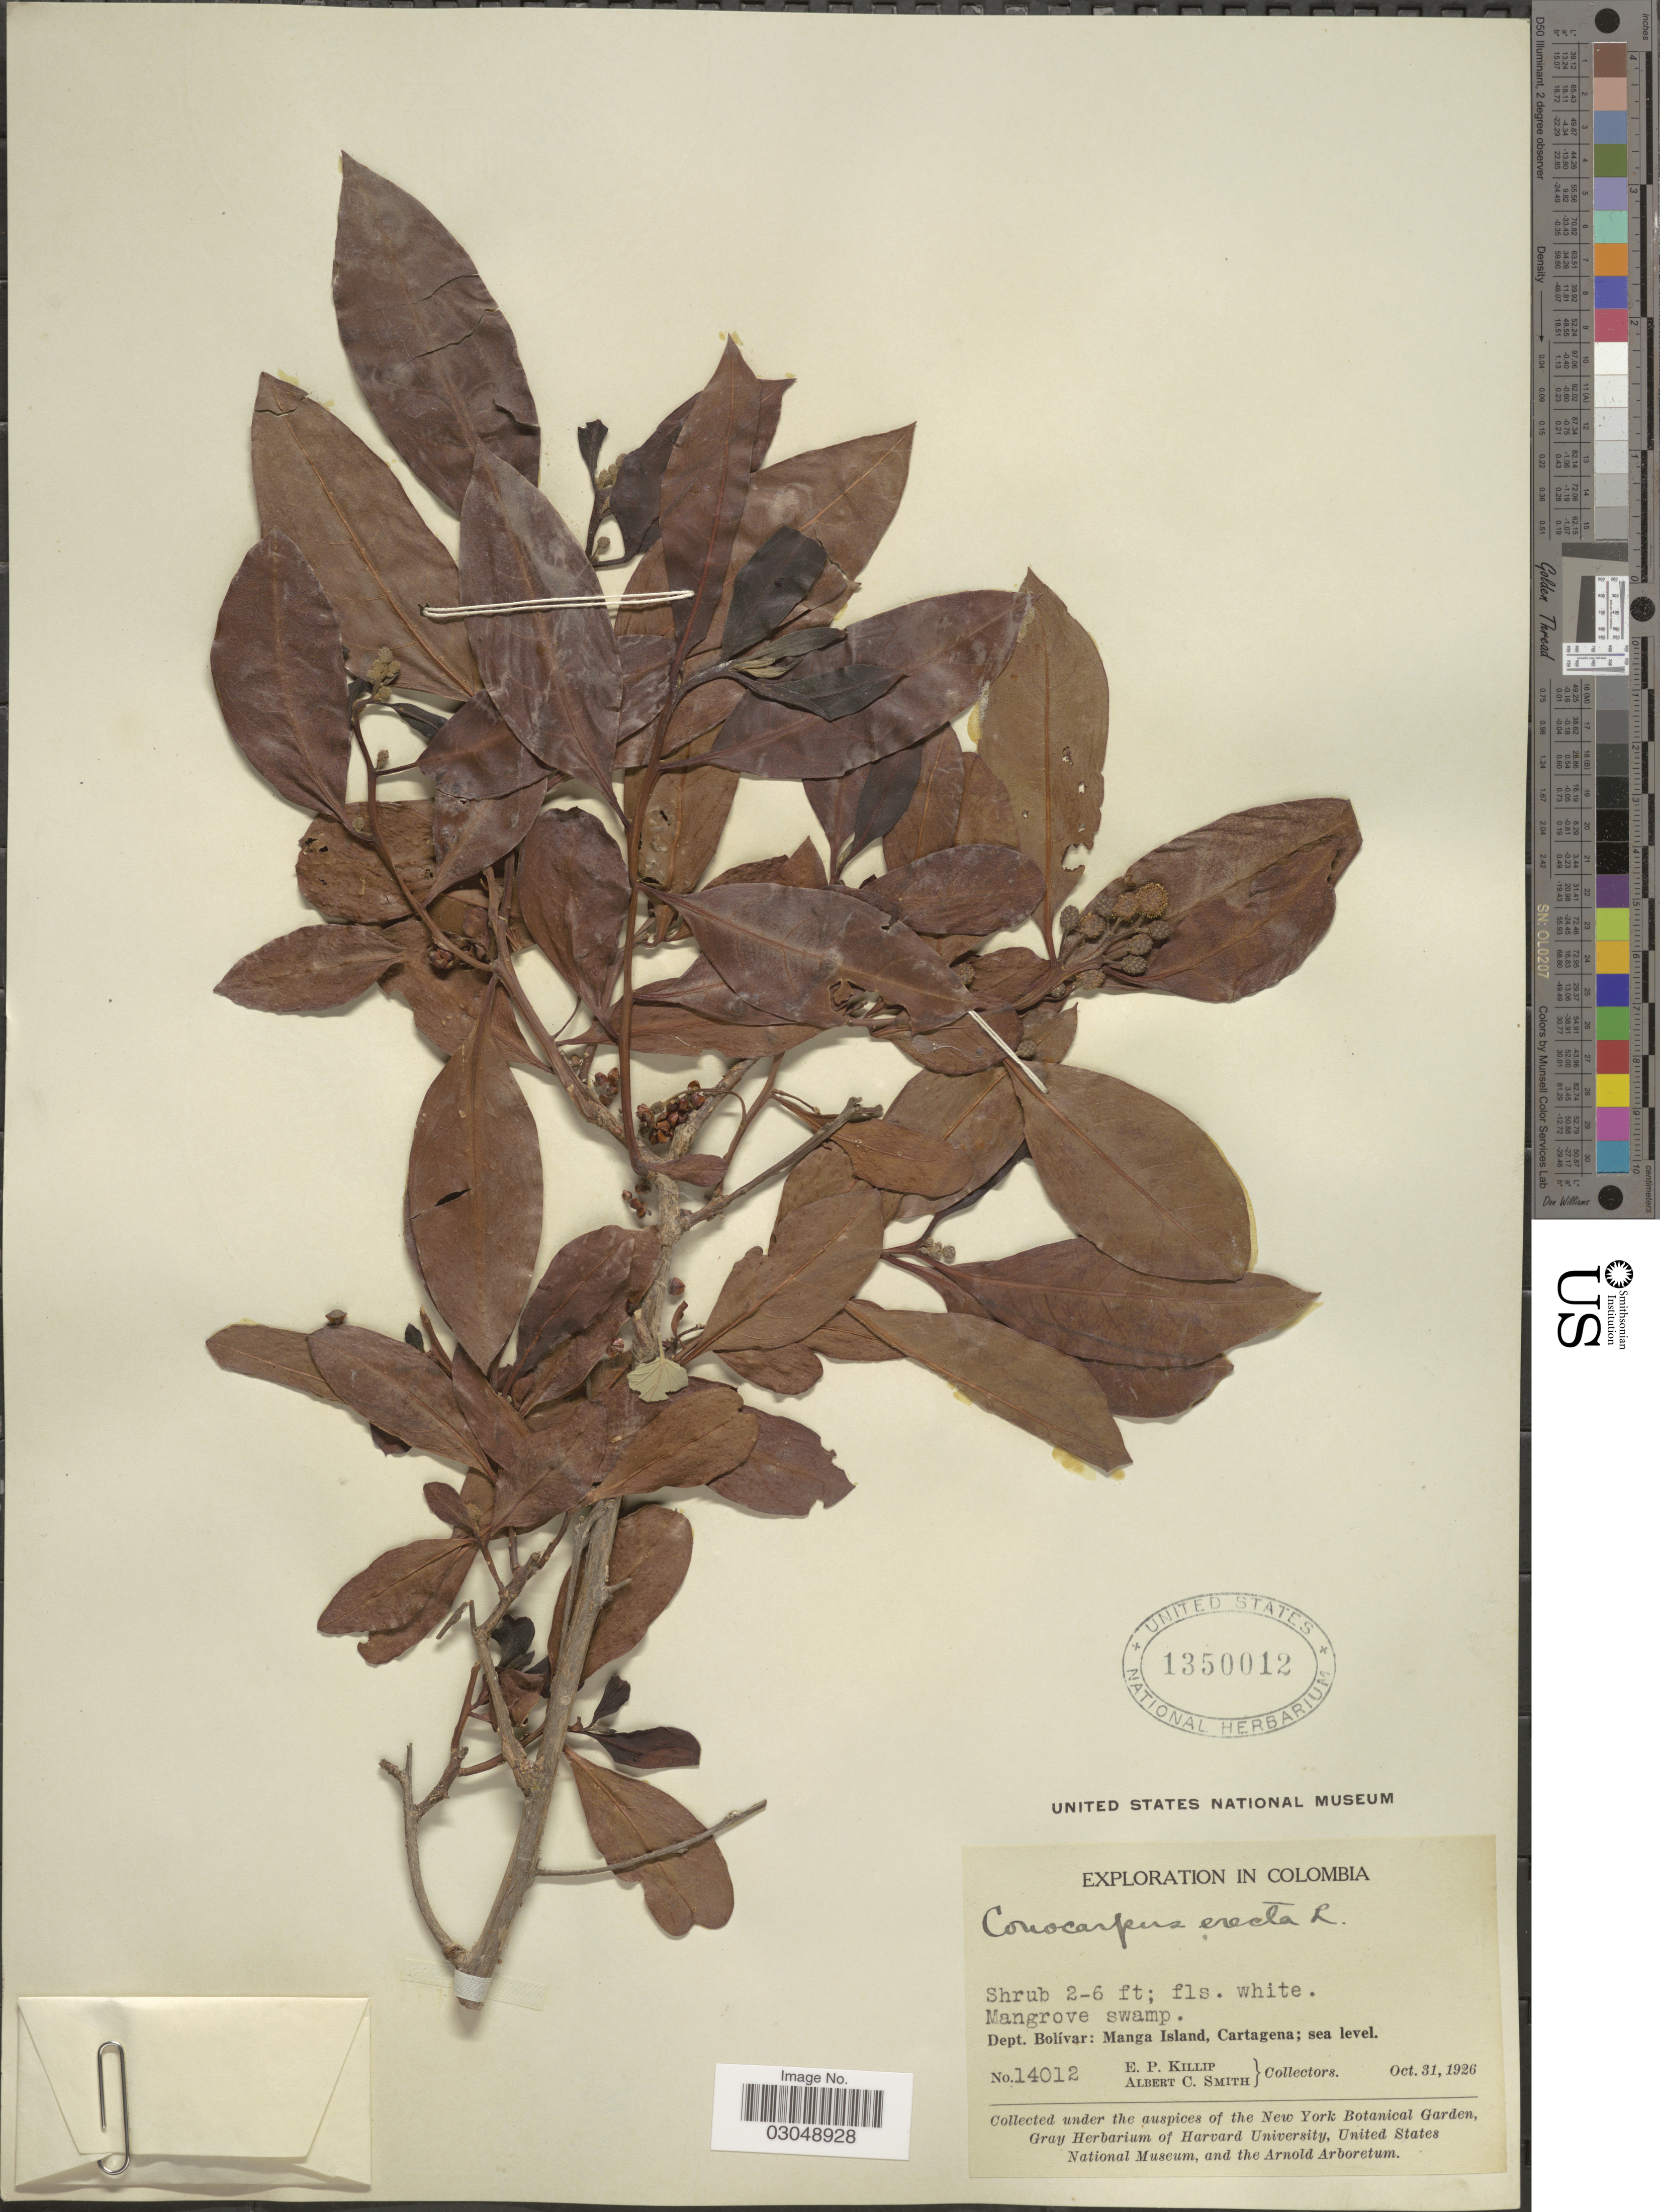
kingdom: Plantae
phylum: Tracheophyta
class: Magnoliopsida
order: Myrtales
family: Combretaceae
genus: Conocarpus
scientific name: Conocarpus erectus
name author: L.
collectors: E. P. Killip & A. C. Smith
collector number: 14012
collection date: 1926-10-31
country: Colombia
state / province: Bolívar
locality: Mangrove swamp. Dept. Bolívar: Manga Island, Cartagena.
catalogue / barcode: US 1350012